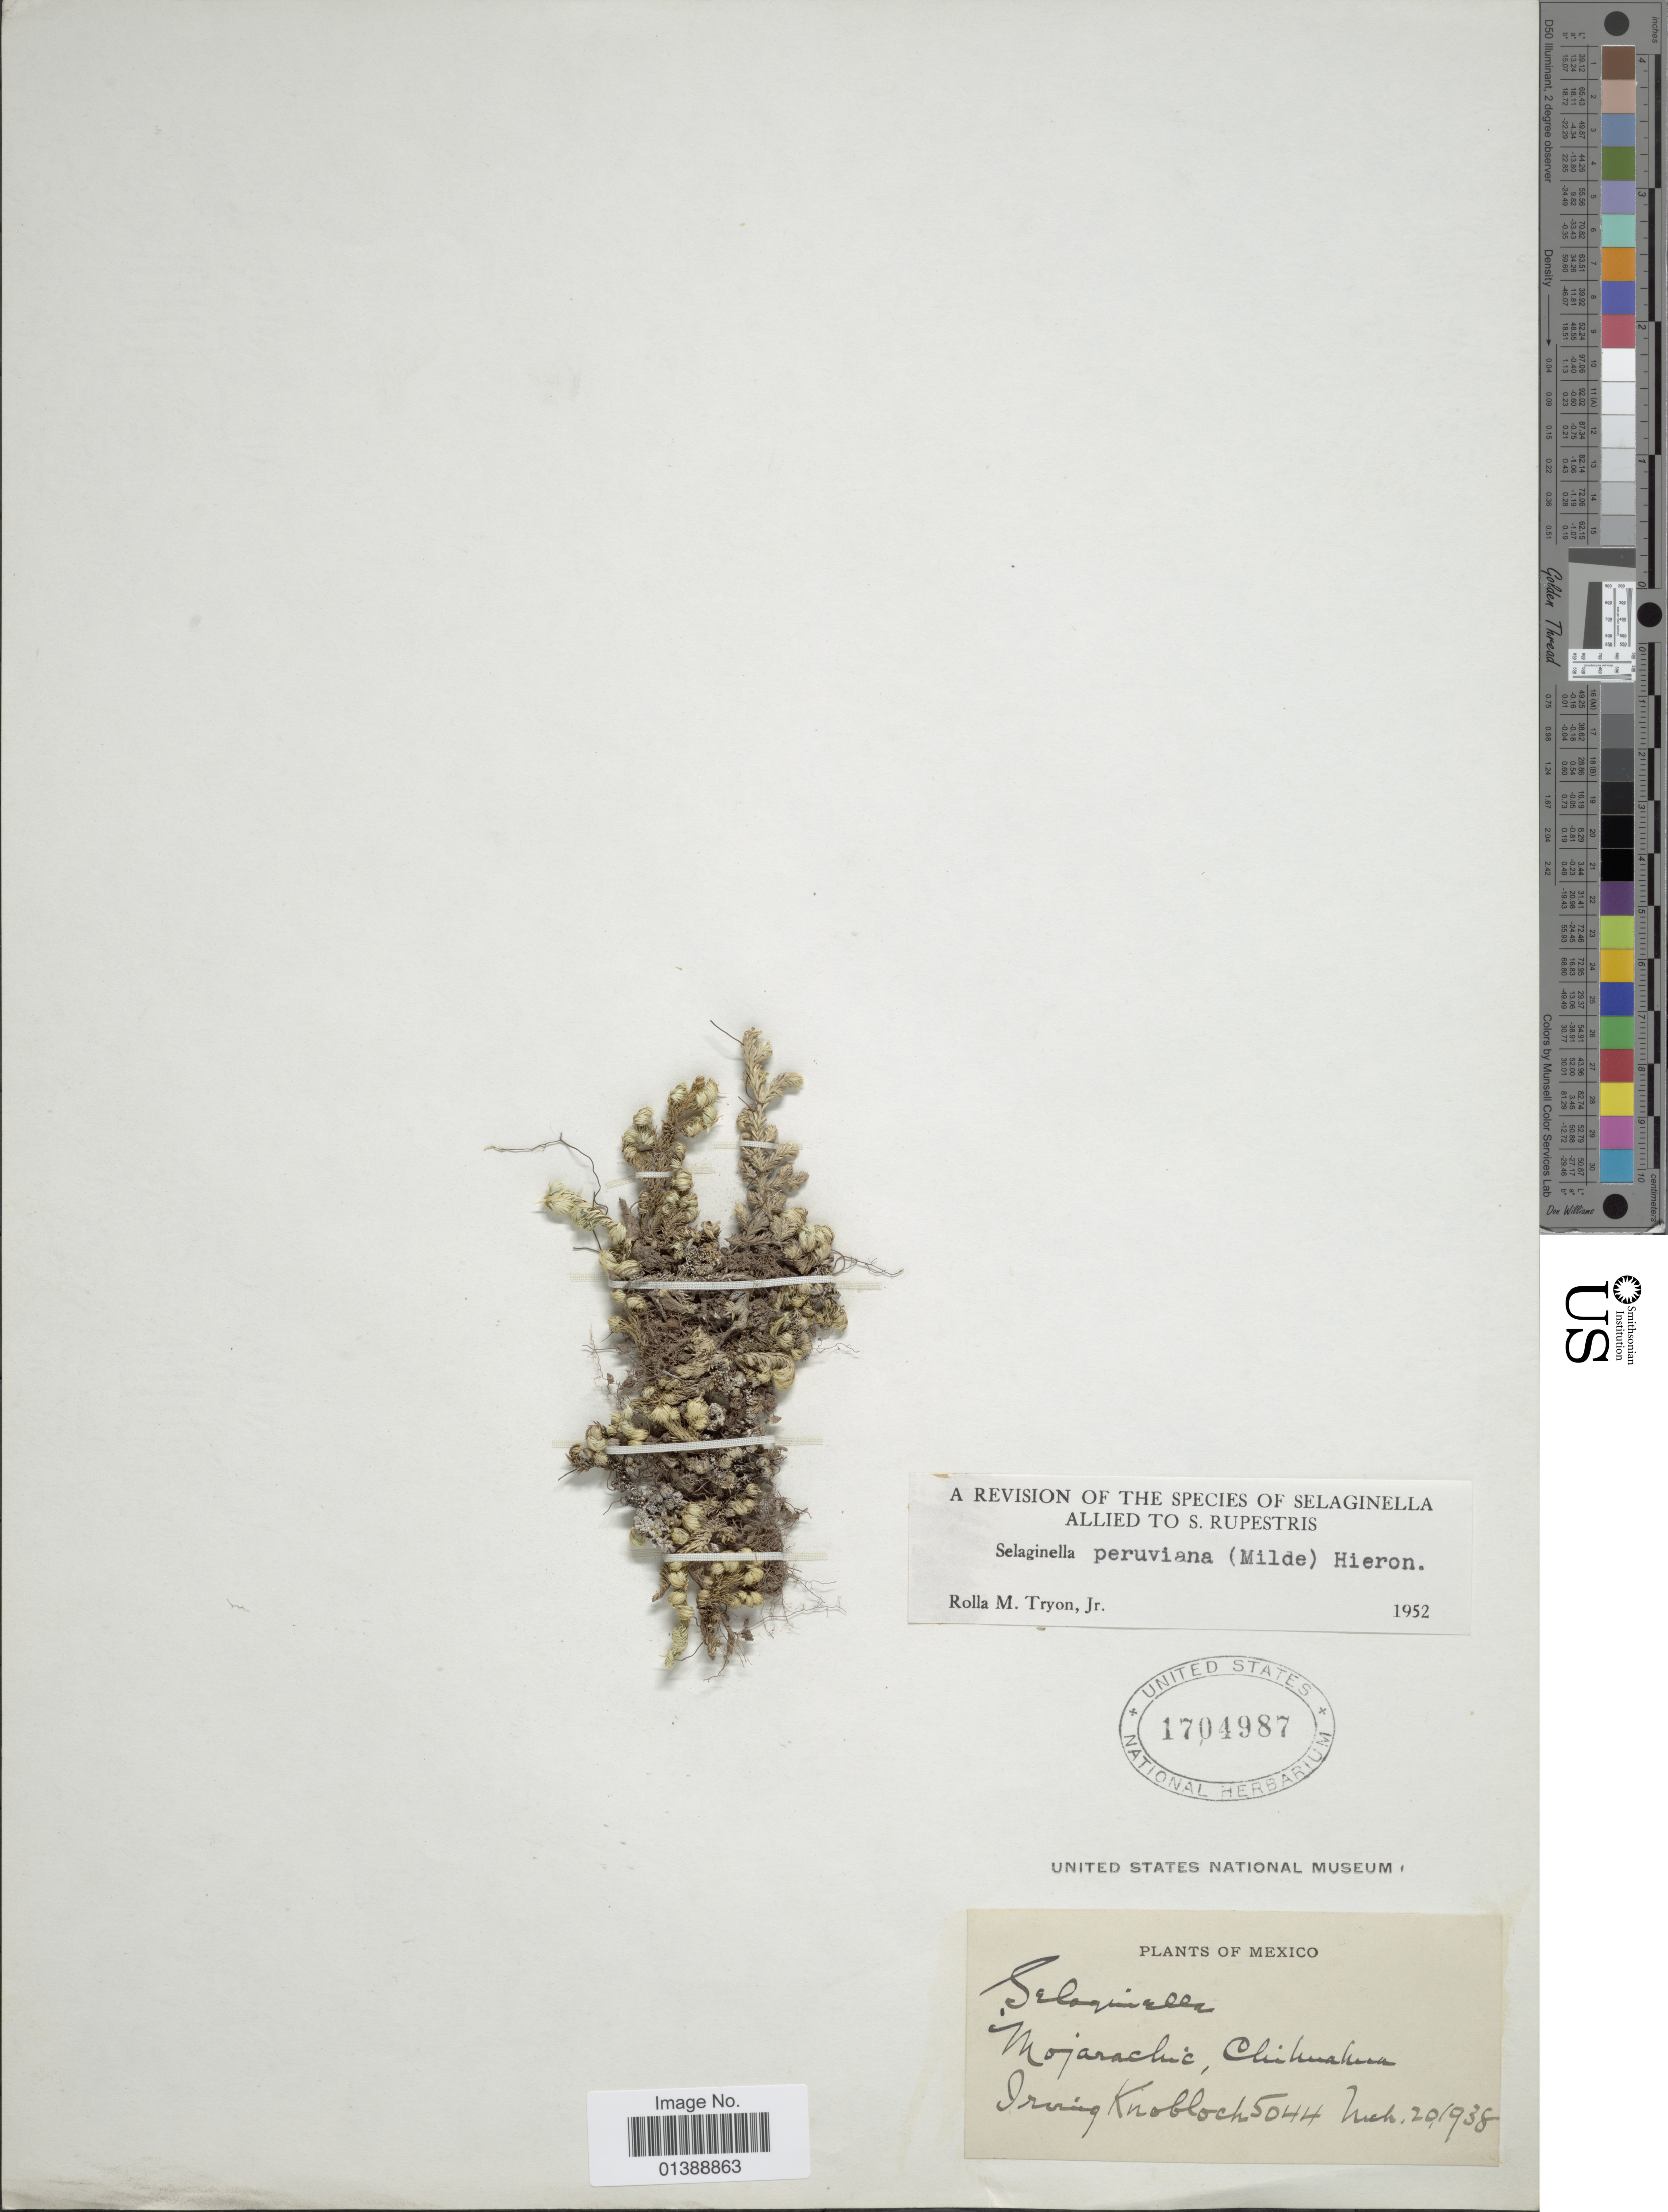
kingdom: Plantae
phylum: Tracheophyta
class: Lycopodiopsida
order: Selaginellales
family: Selaginellaceae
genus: Selaginella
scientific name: Selaginella peruviana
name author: (Milde) Hieron.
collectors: I. W. Knobloch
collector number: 5044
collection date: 1938-03-20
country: Mexico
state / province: Chihuahua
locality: Mojarachic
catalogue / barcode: US 1704987